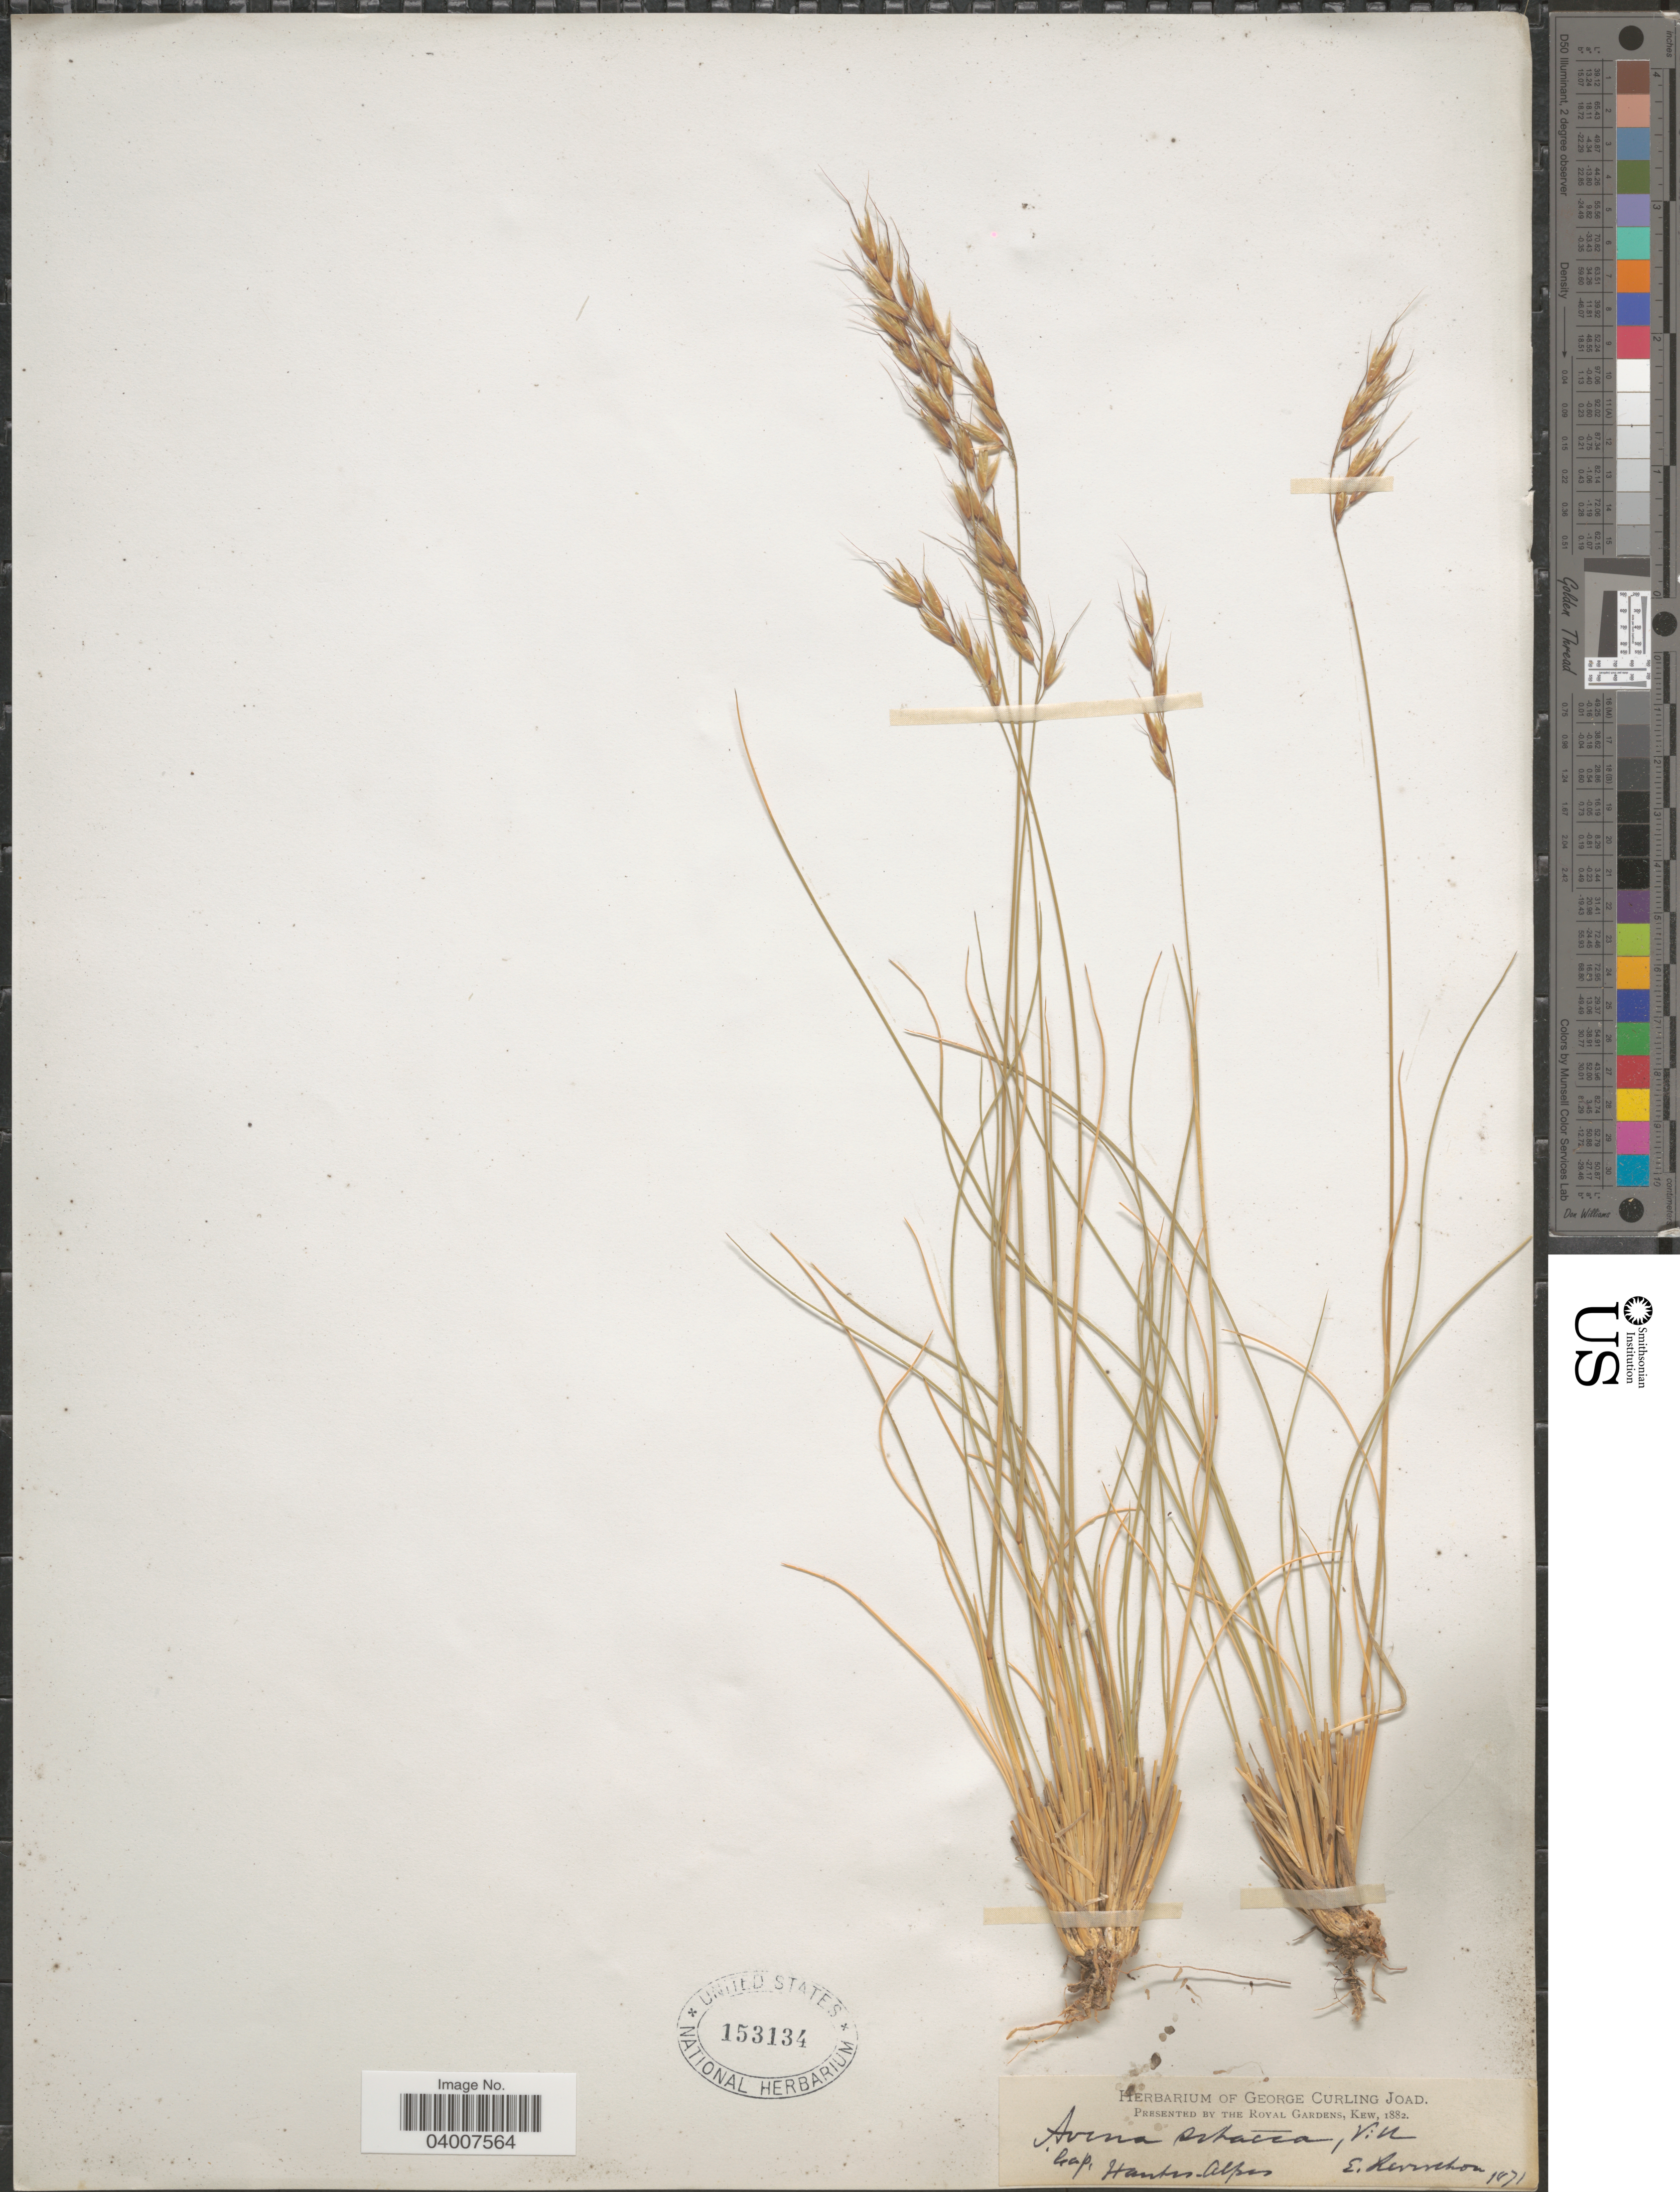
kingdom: Plantae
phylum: Tracheophyta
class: Liliopsida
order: Poales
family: Poaceae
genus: Helictotrichon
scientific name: Helictotrichon setaceum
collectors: E. Reverchon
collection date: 1871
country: France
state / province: Provence-Alpes-Côte d'Azur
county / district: Hautes-Alpes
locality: Gap. Hautes-Alpes.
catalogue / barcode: US 153134